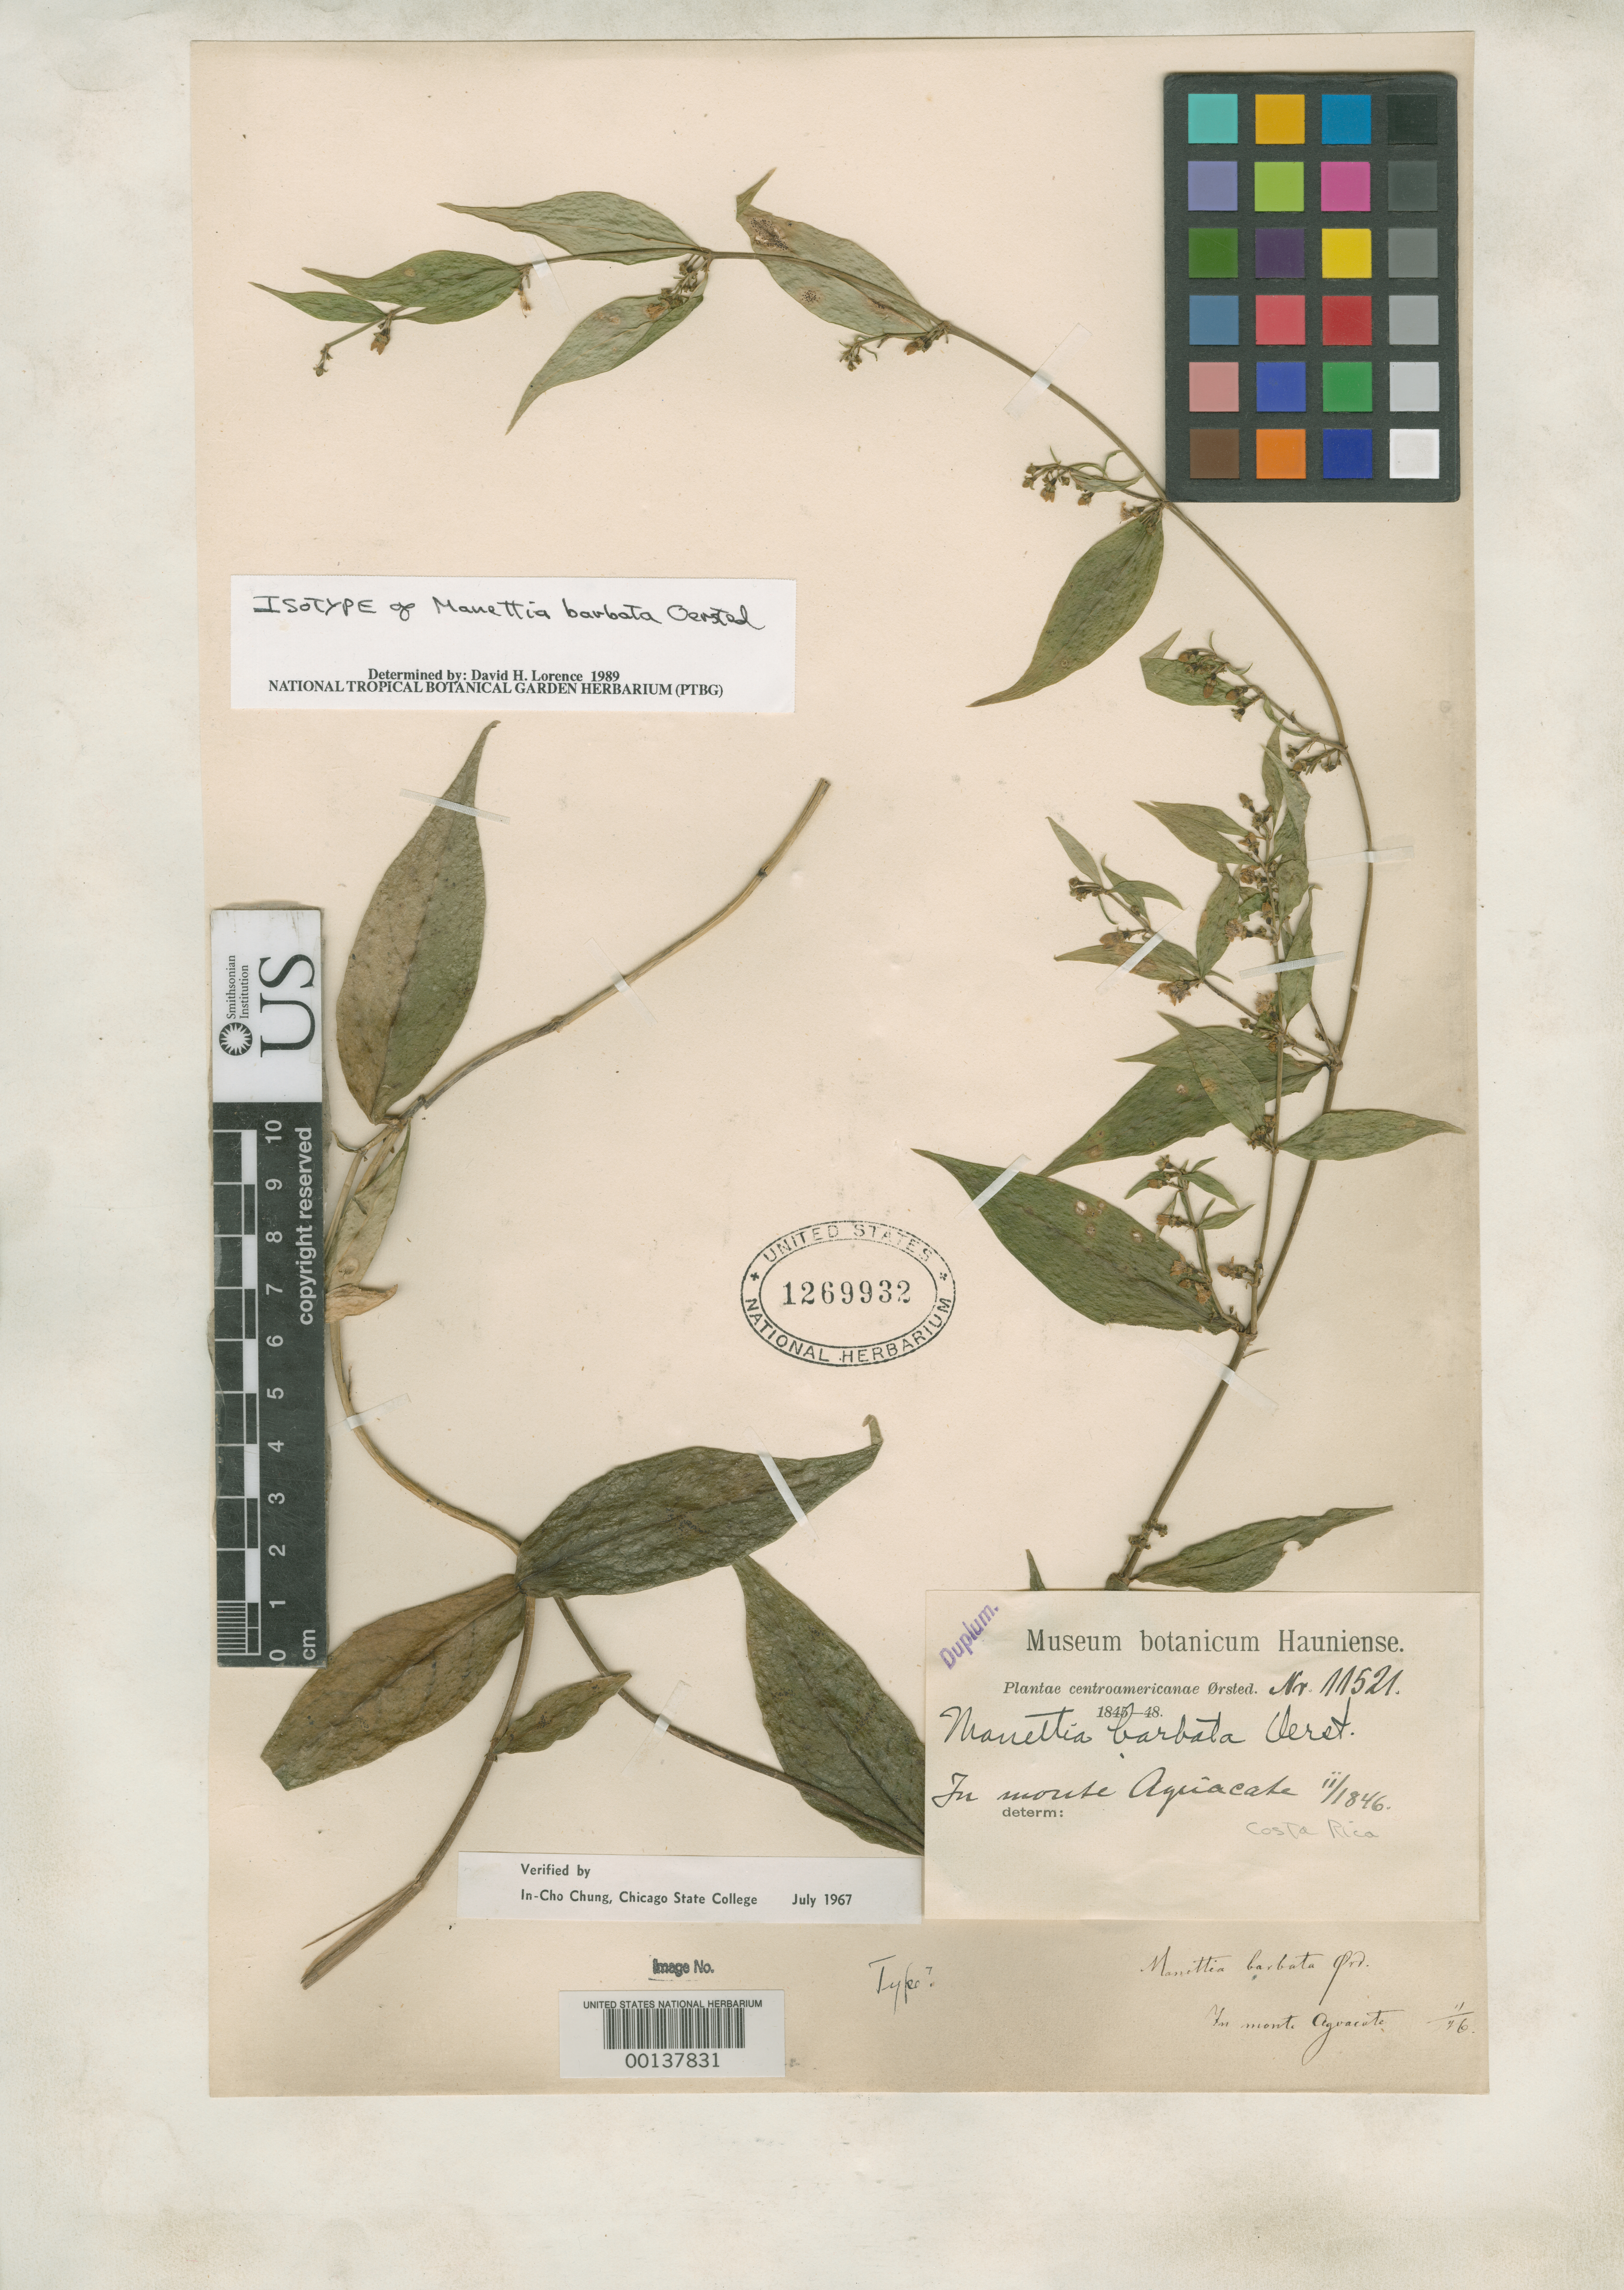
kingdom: Plantae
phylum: Tracheophyta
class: Magnoliopsida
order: Gentianales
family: Rubiaceae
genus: Manettia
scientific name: Manettia barbata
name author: Oerst.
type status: Isotype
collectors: A. S. Oersted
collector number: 11521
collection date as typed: Nov 1846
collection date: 1846-11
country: Costa Rica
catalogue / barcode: US 1269932